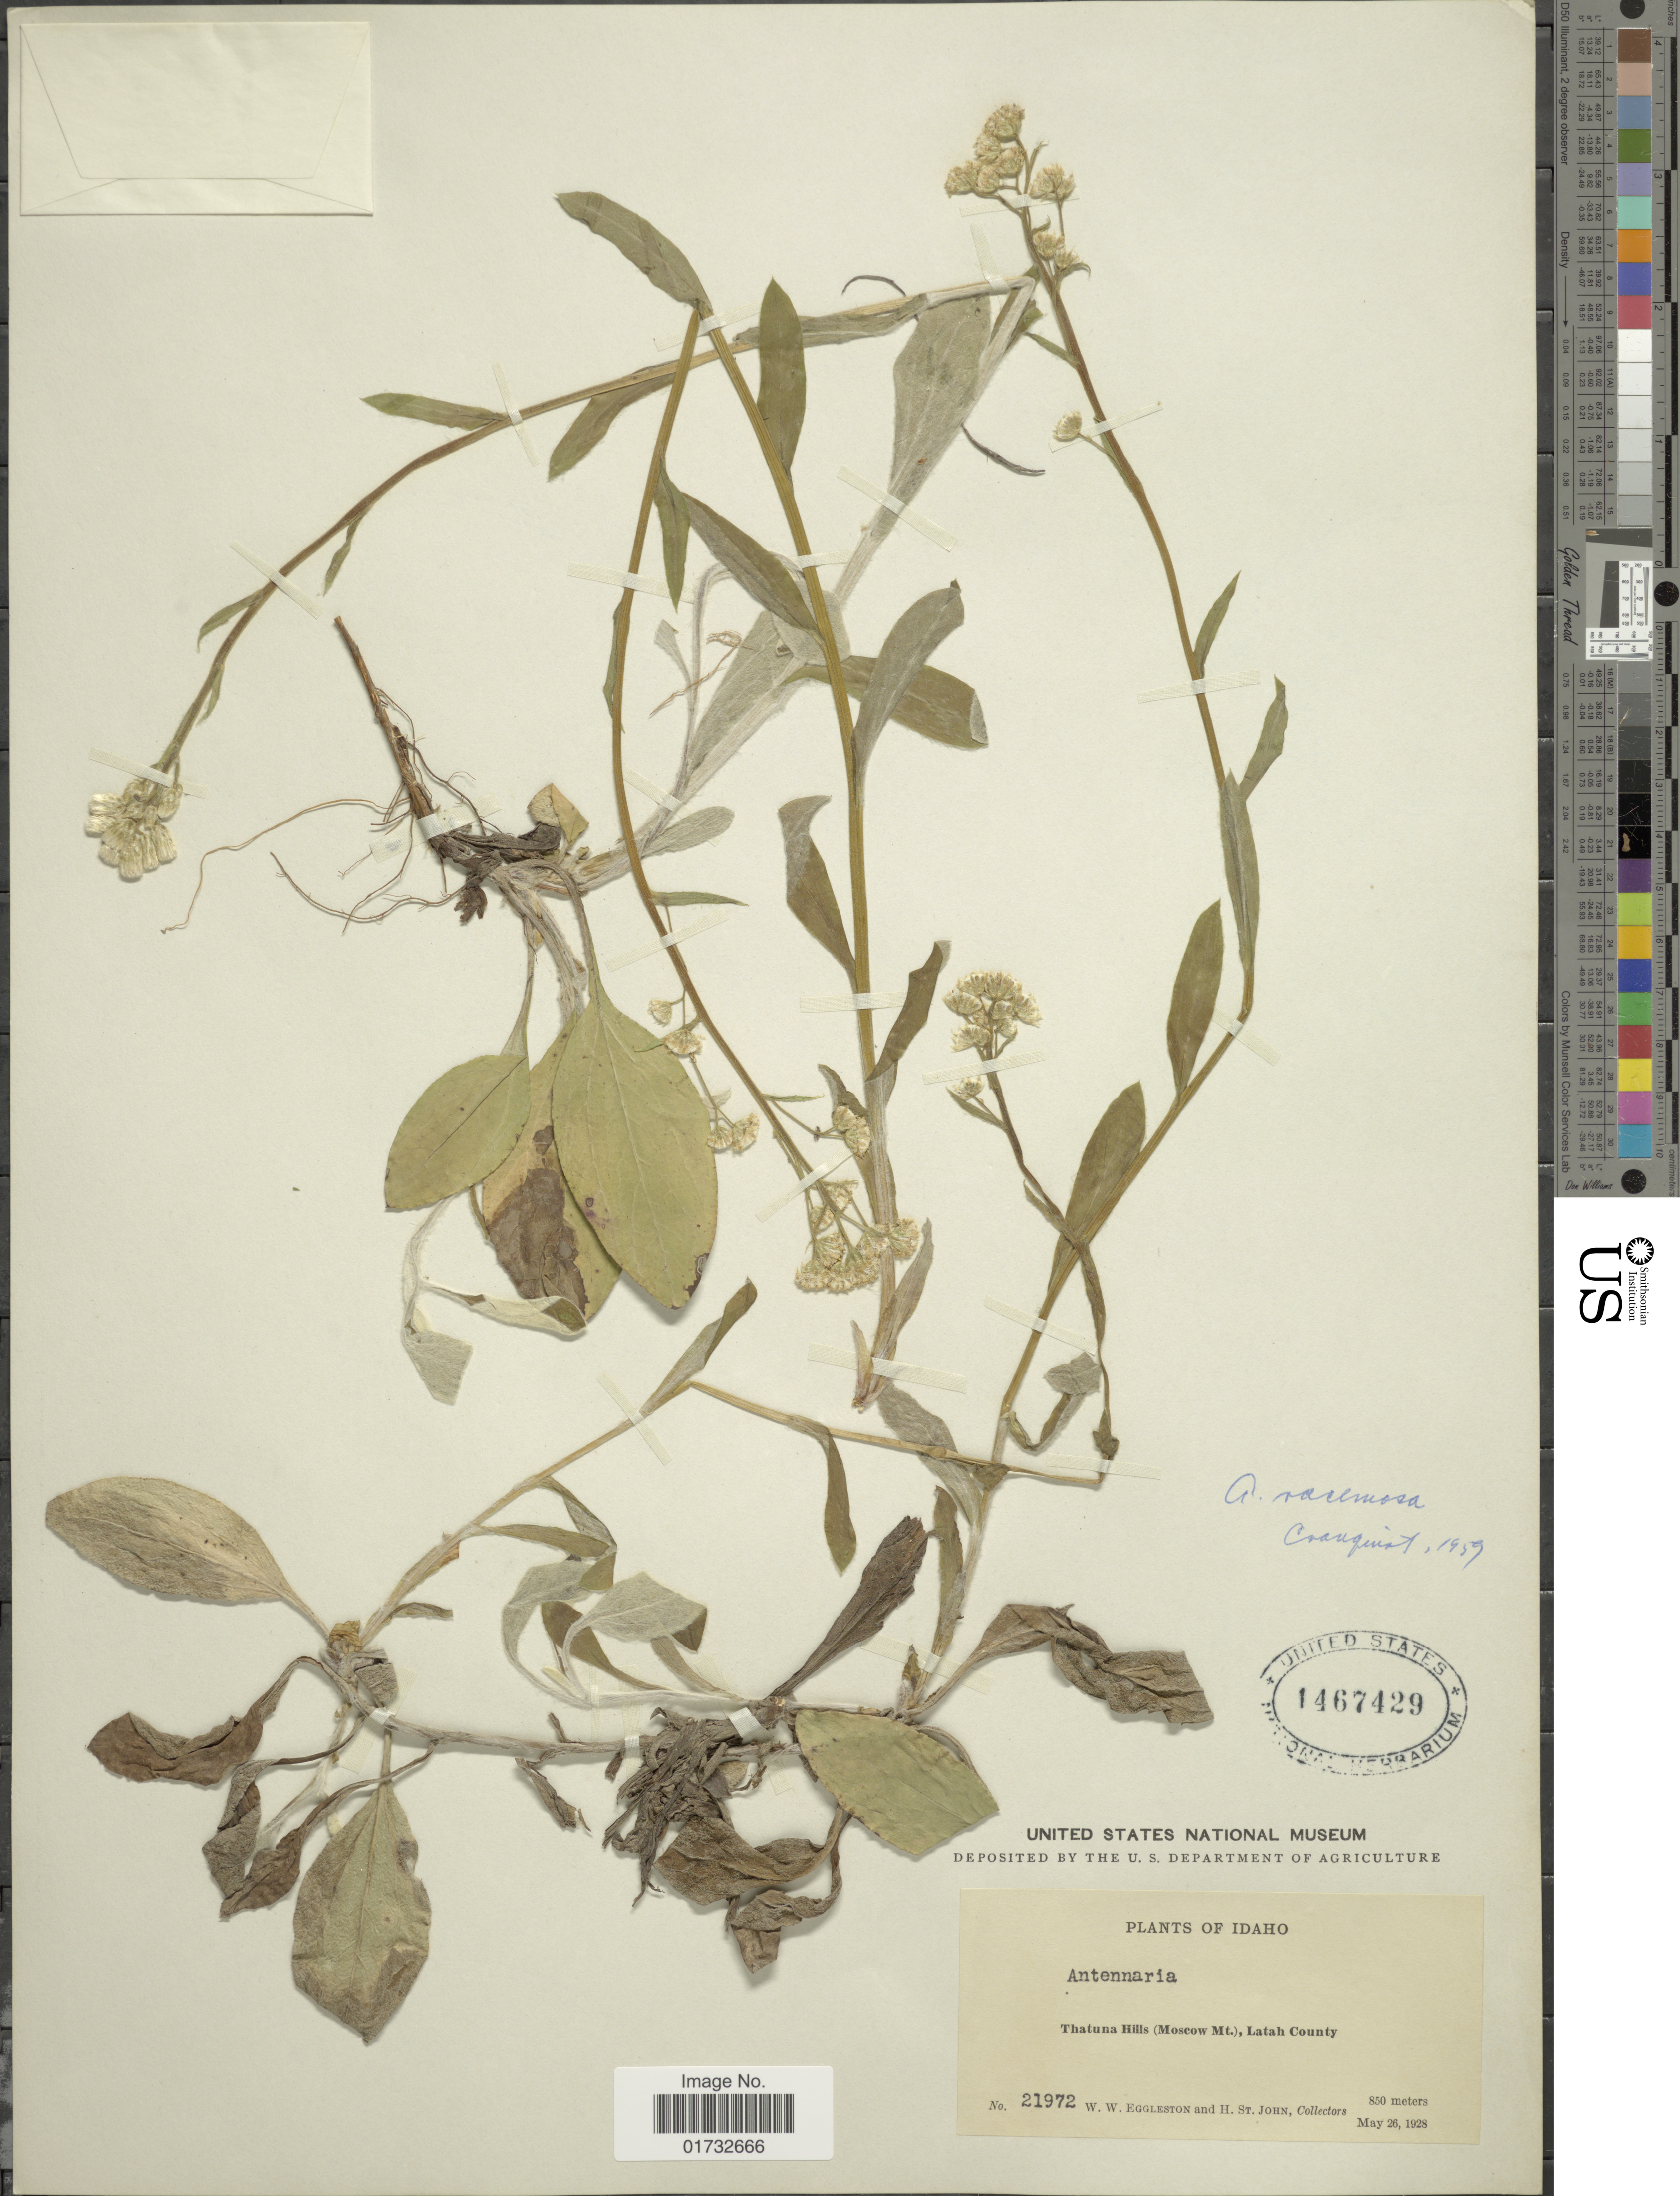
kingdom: Plantae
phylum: Tracheophyta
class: Magnoliopsida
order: Asterales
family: Asteraceae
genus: Antennaria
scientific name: Antennaria racemosa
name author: Hook.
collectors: W. W. Eggleston & H. St. John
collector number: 21972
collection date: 1928-05-26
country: United States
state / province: Idaho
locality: Thatuna Hills (Moscow Mts.), Latah County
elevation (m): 850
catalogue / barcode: US 1467429